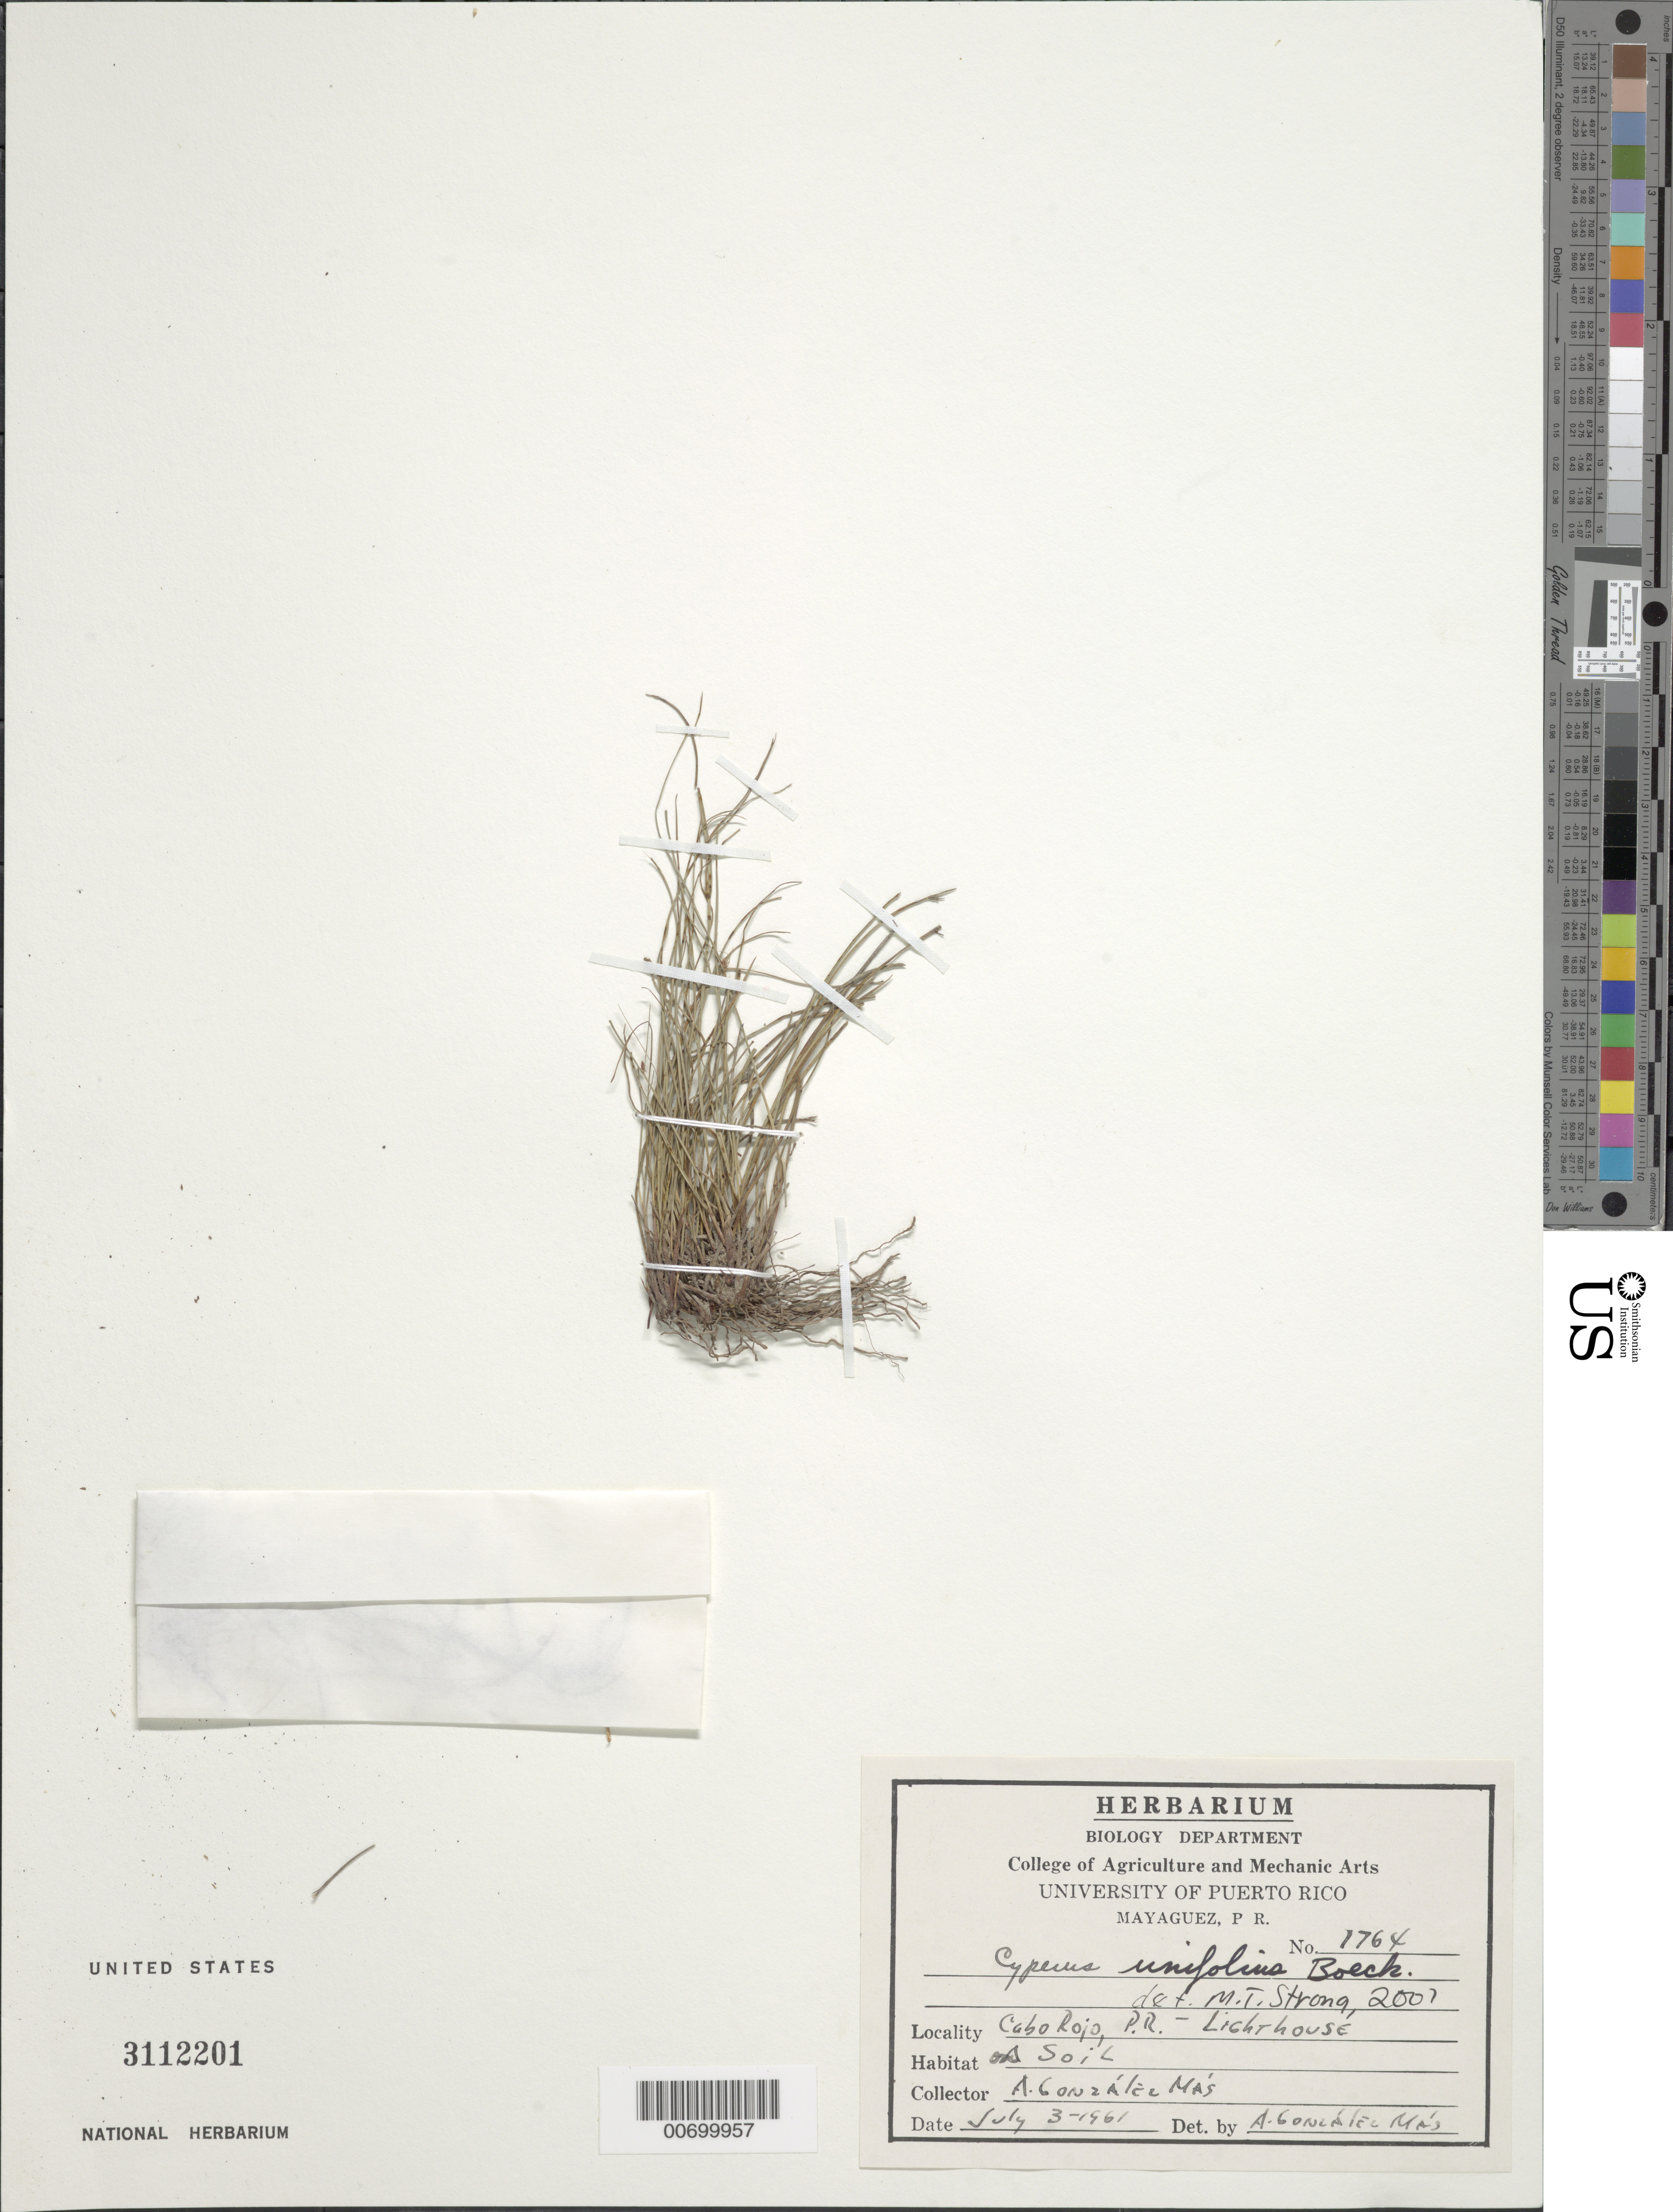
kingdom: Plantae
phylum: Tracheophyta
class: Liliopsida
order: Poales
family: Cyperaceae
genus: Cyperus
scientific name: Cyperus unifolius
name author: Boeckeler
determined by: Strong, M. T., (US), Smithsonian Institution - National Museum of Natural History (UNITED STATES)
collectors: A. González Más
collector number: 1764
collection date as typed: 03 Jul 1961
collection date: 1961-07-03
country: Puerto Rico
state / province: Cabo Rojo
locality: Cabo Rojo: Lighthouse.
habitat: On soil.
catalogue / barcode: US 3112201